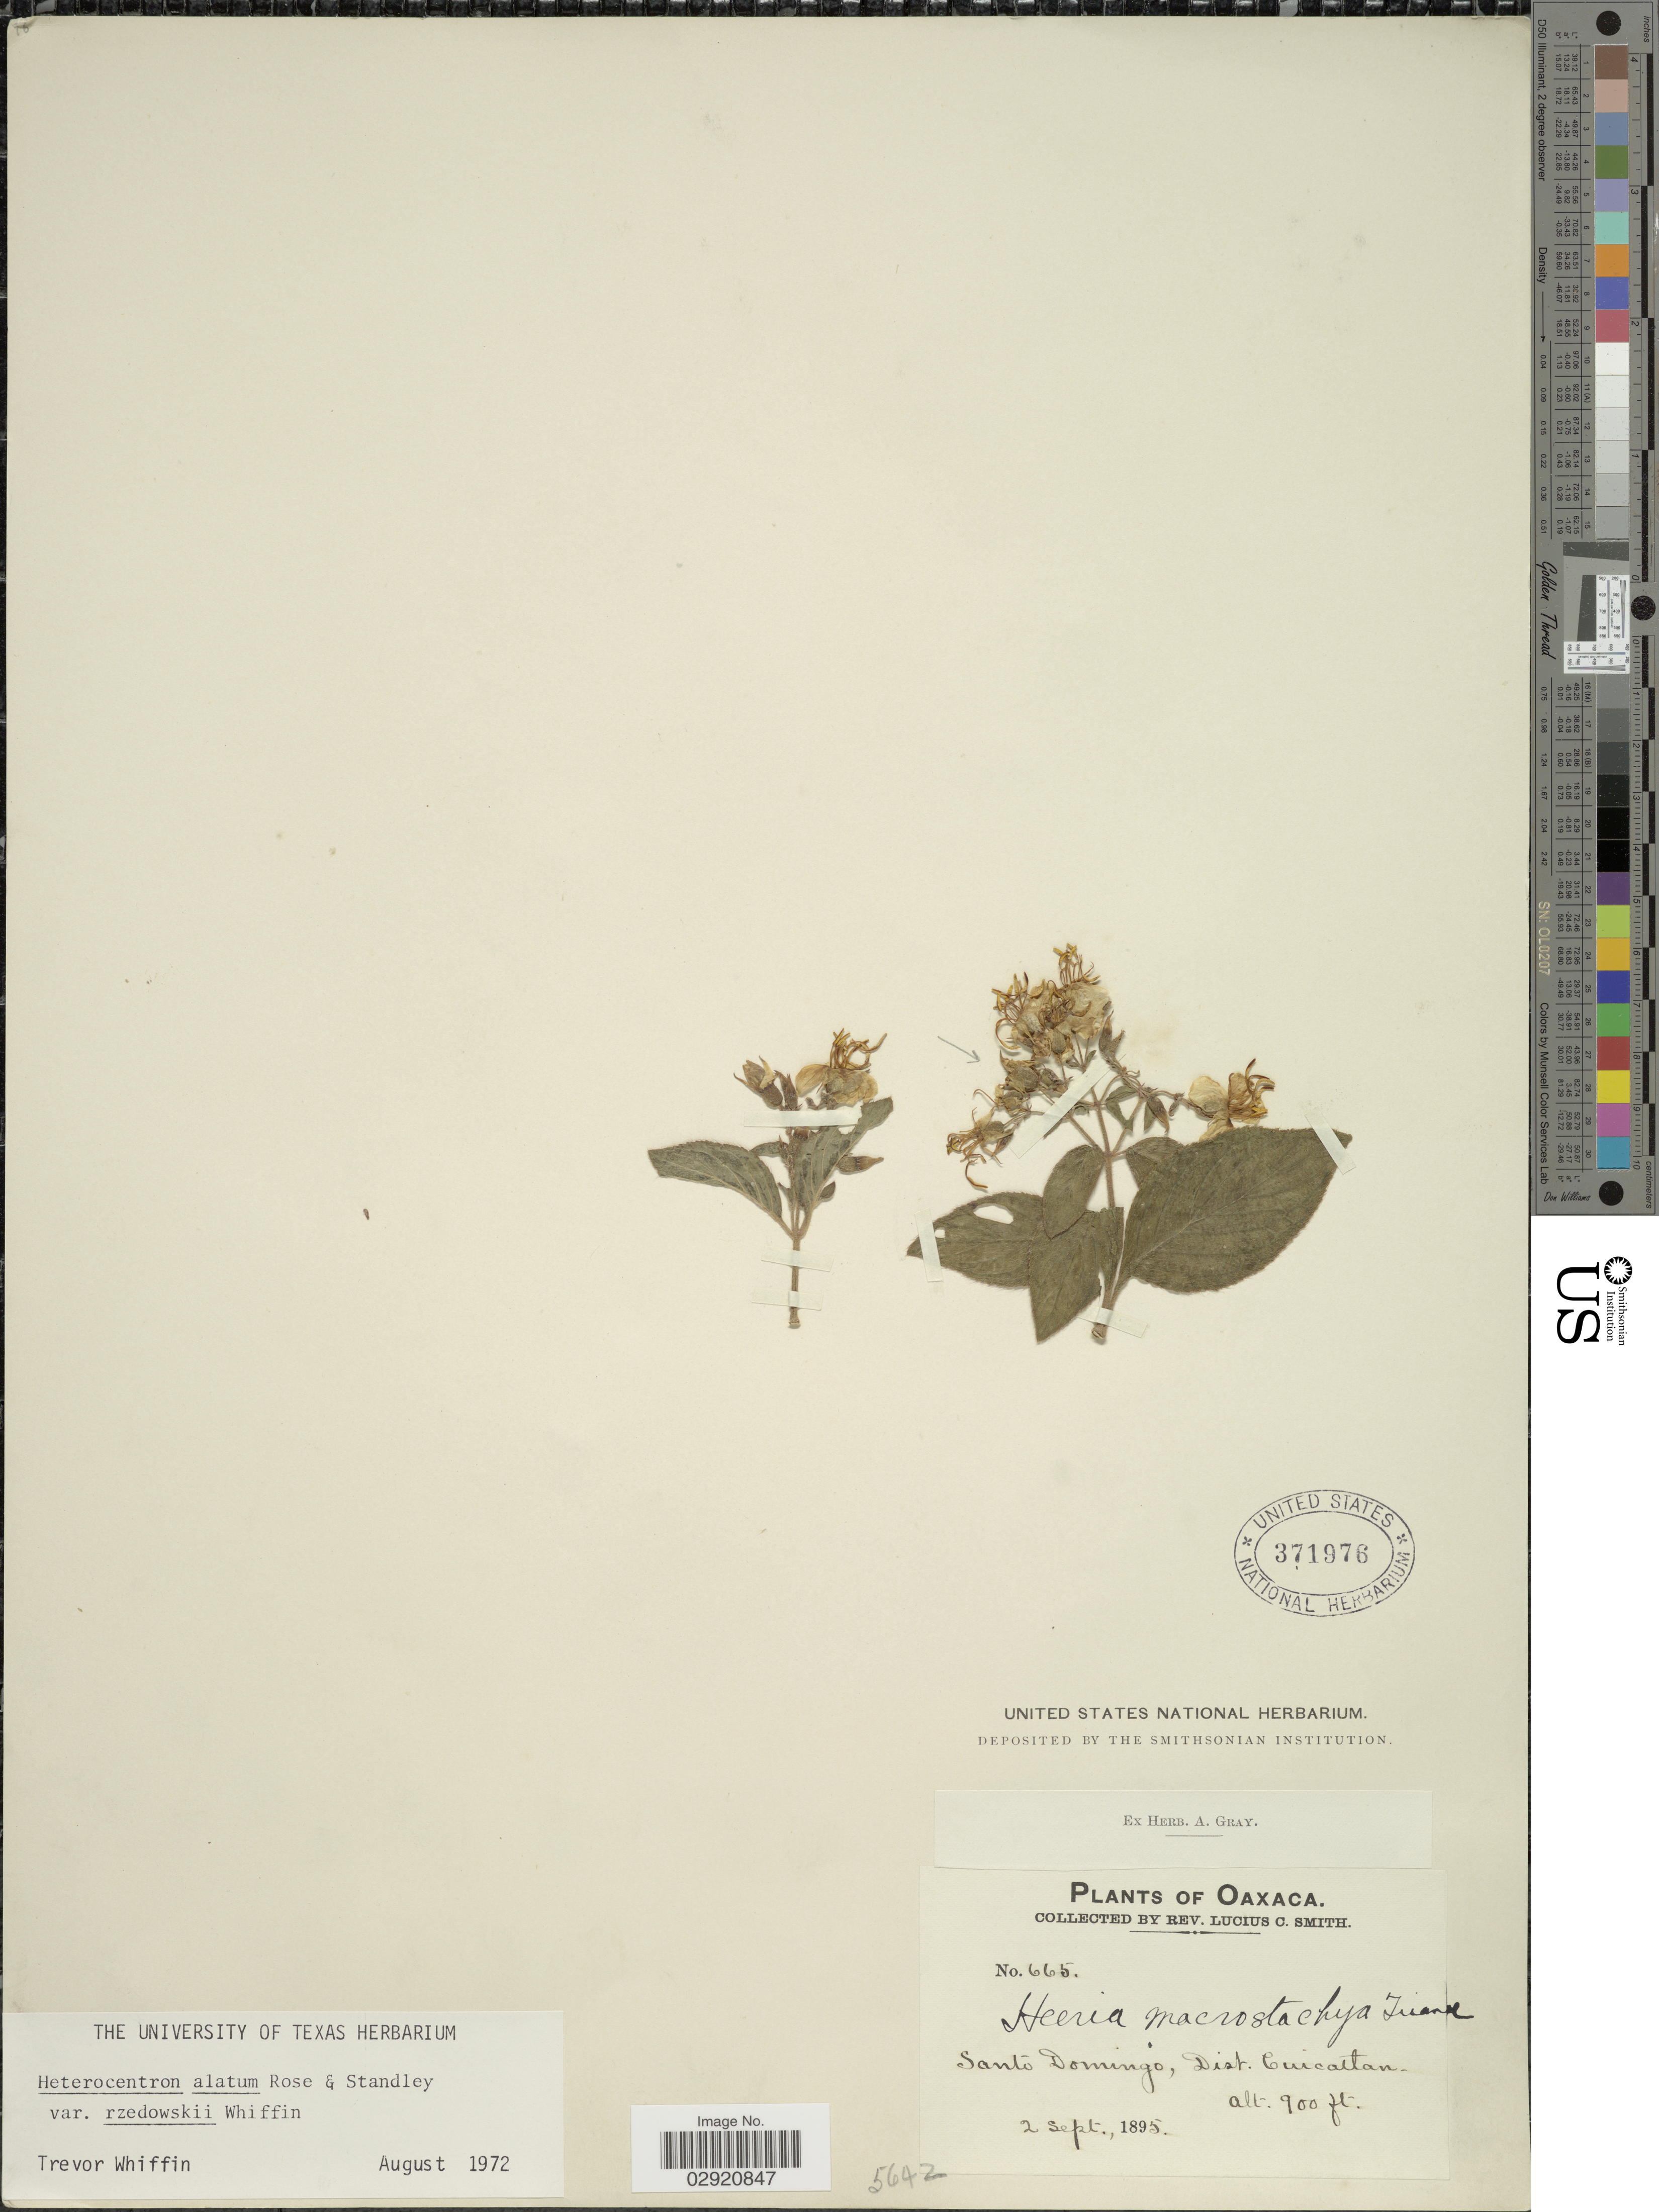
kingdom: Plantae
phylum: Tracheophyta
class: Magnoliopsida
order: Myrtales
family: Melastomataceae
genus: Heterocentron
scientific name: Heterocentron alatum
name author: Rose & Standl.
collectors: L. C. Smith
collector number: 665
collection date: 1895-09-02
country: Mexico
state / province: Oaxaca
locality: Santo Domingo, Dist. Cuicatlan.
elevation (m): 274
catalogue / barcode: US 371976